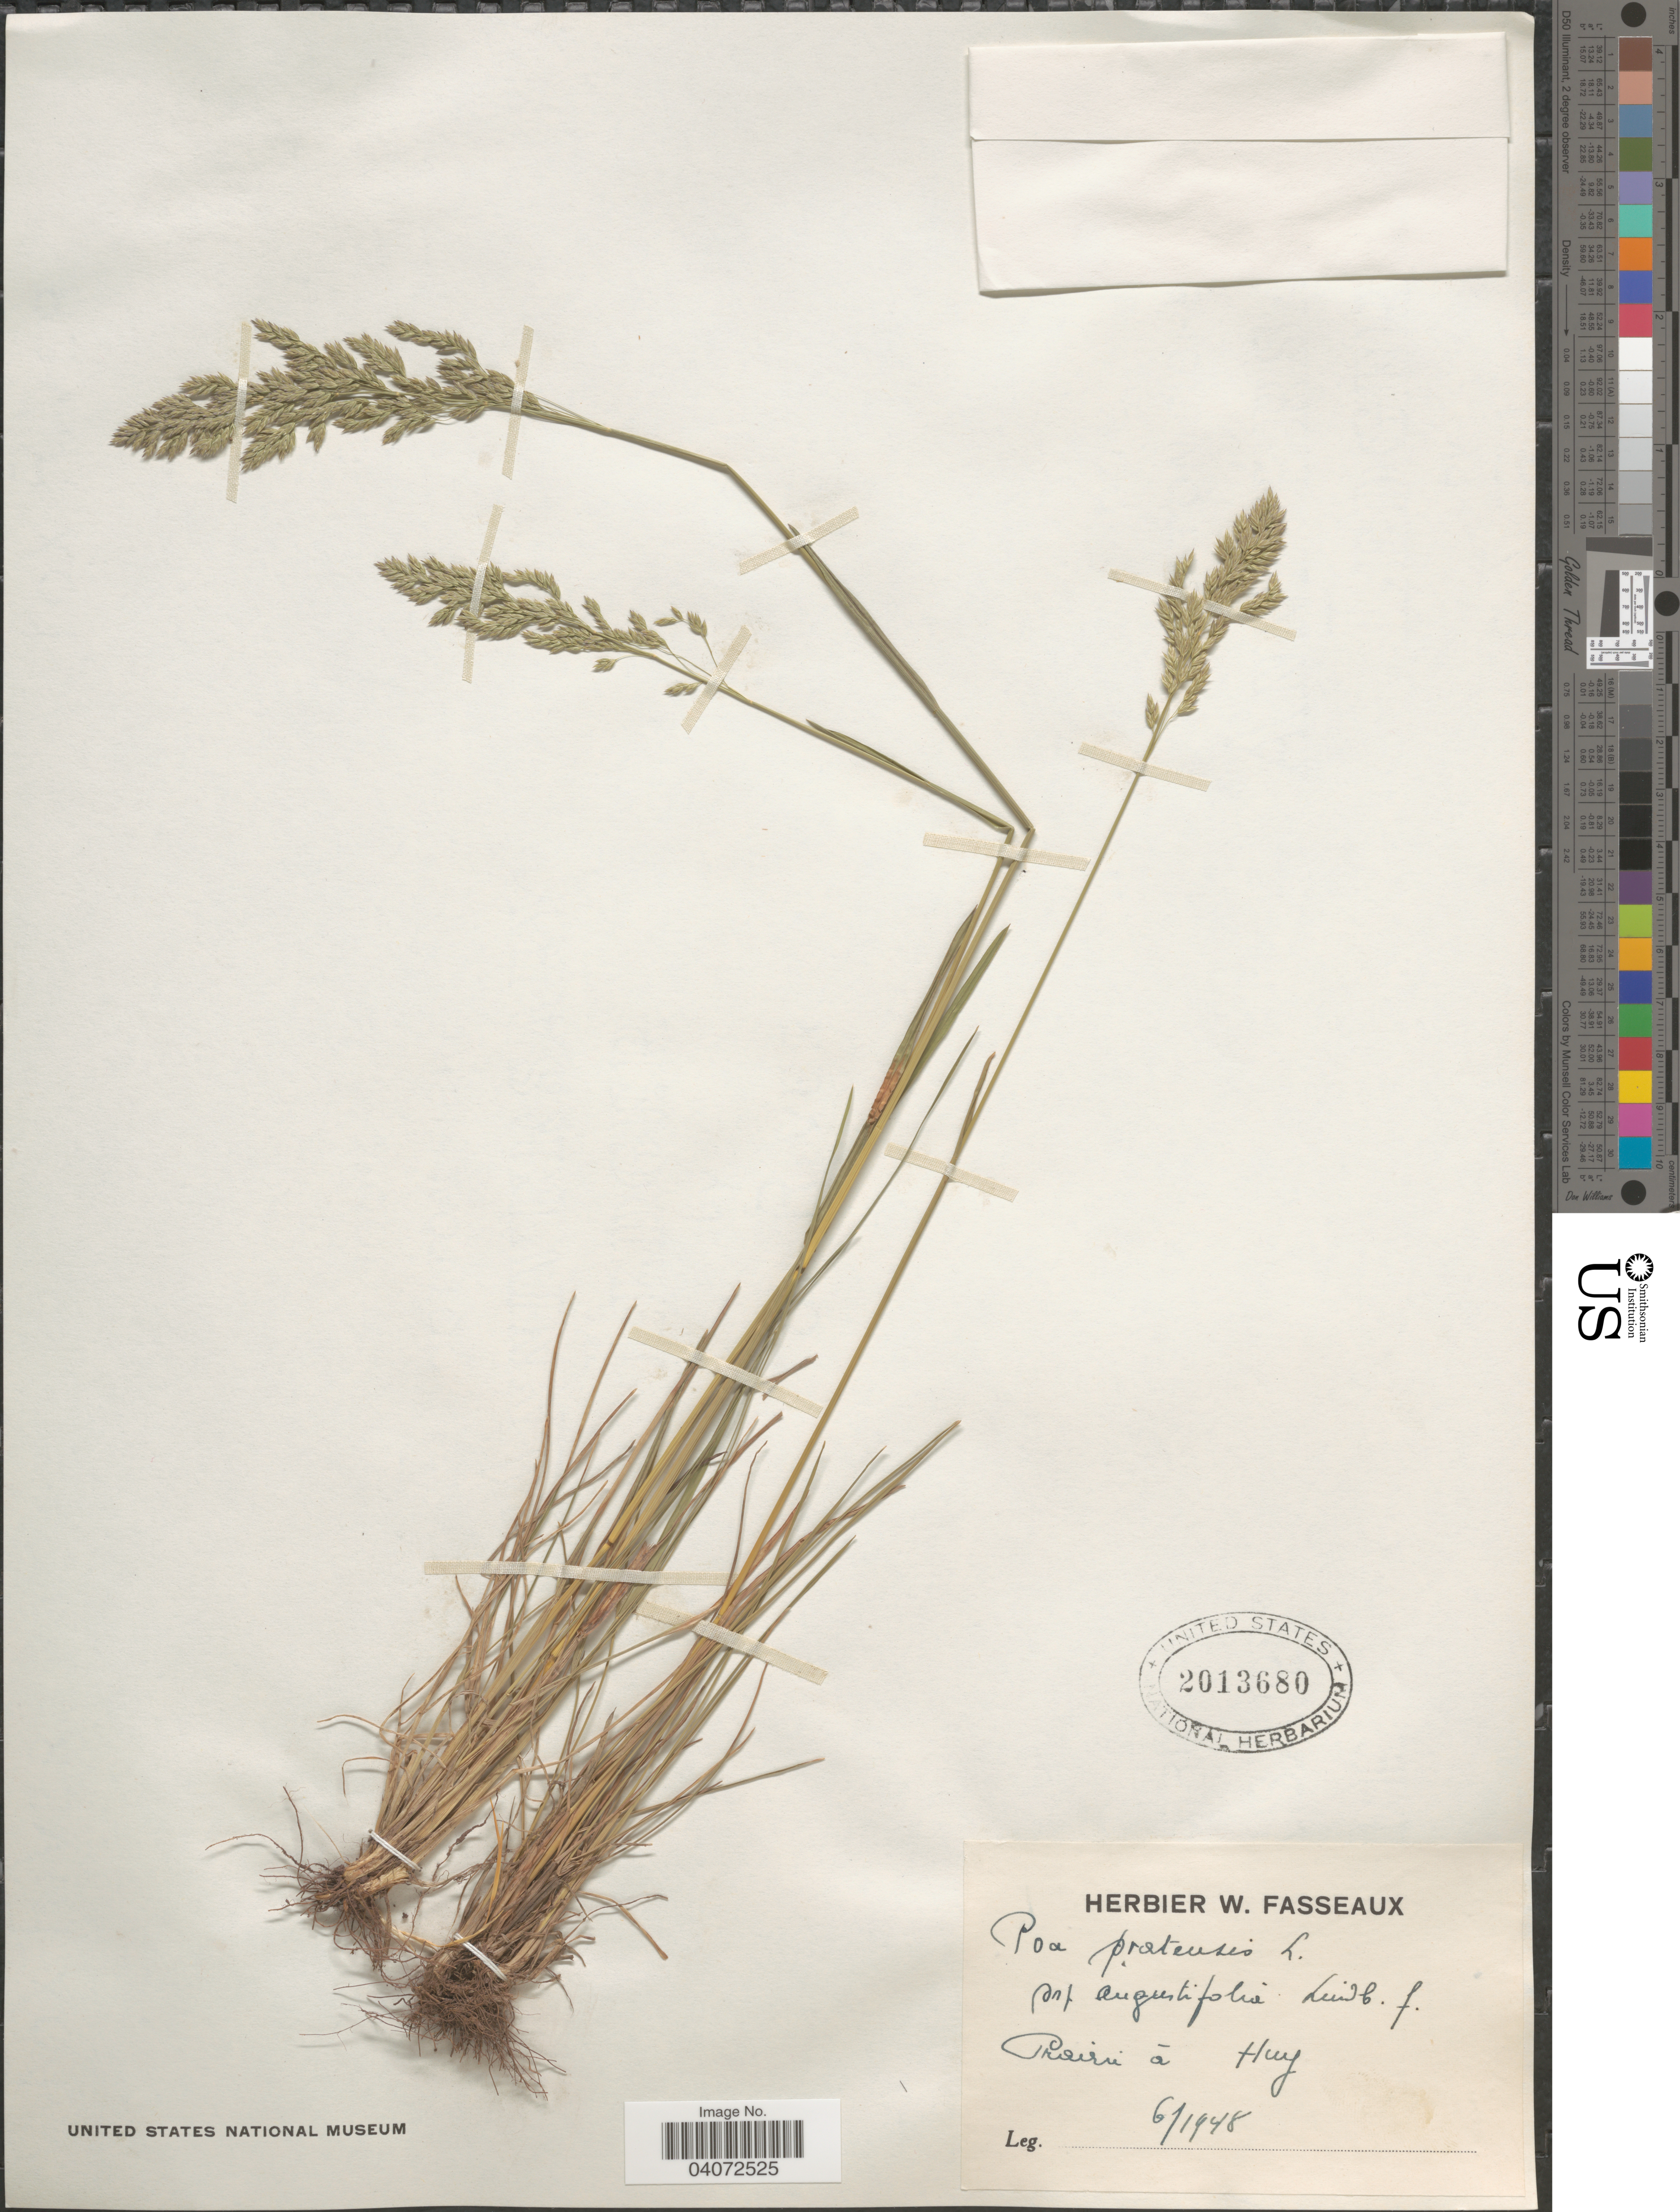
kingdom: Plantae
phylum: Tracheophyta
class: Liliopsida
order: Poales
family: Poaceae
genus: Poa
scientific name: Poa pratensis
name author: L.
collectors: W. Fasseaux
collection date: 1948-06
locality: Prairie à Huy.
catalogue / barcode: US 2013680